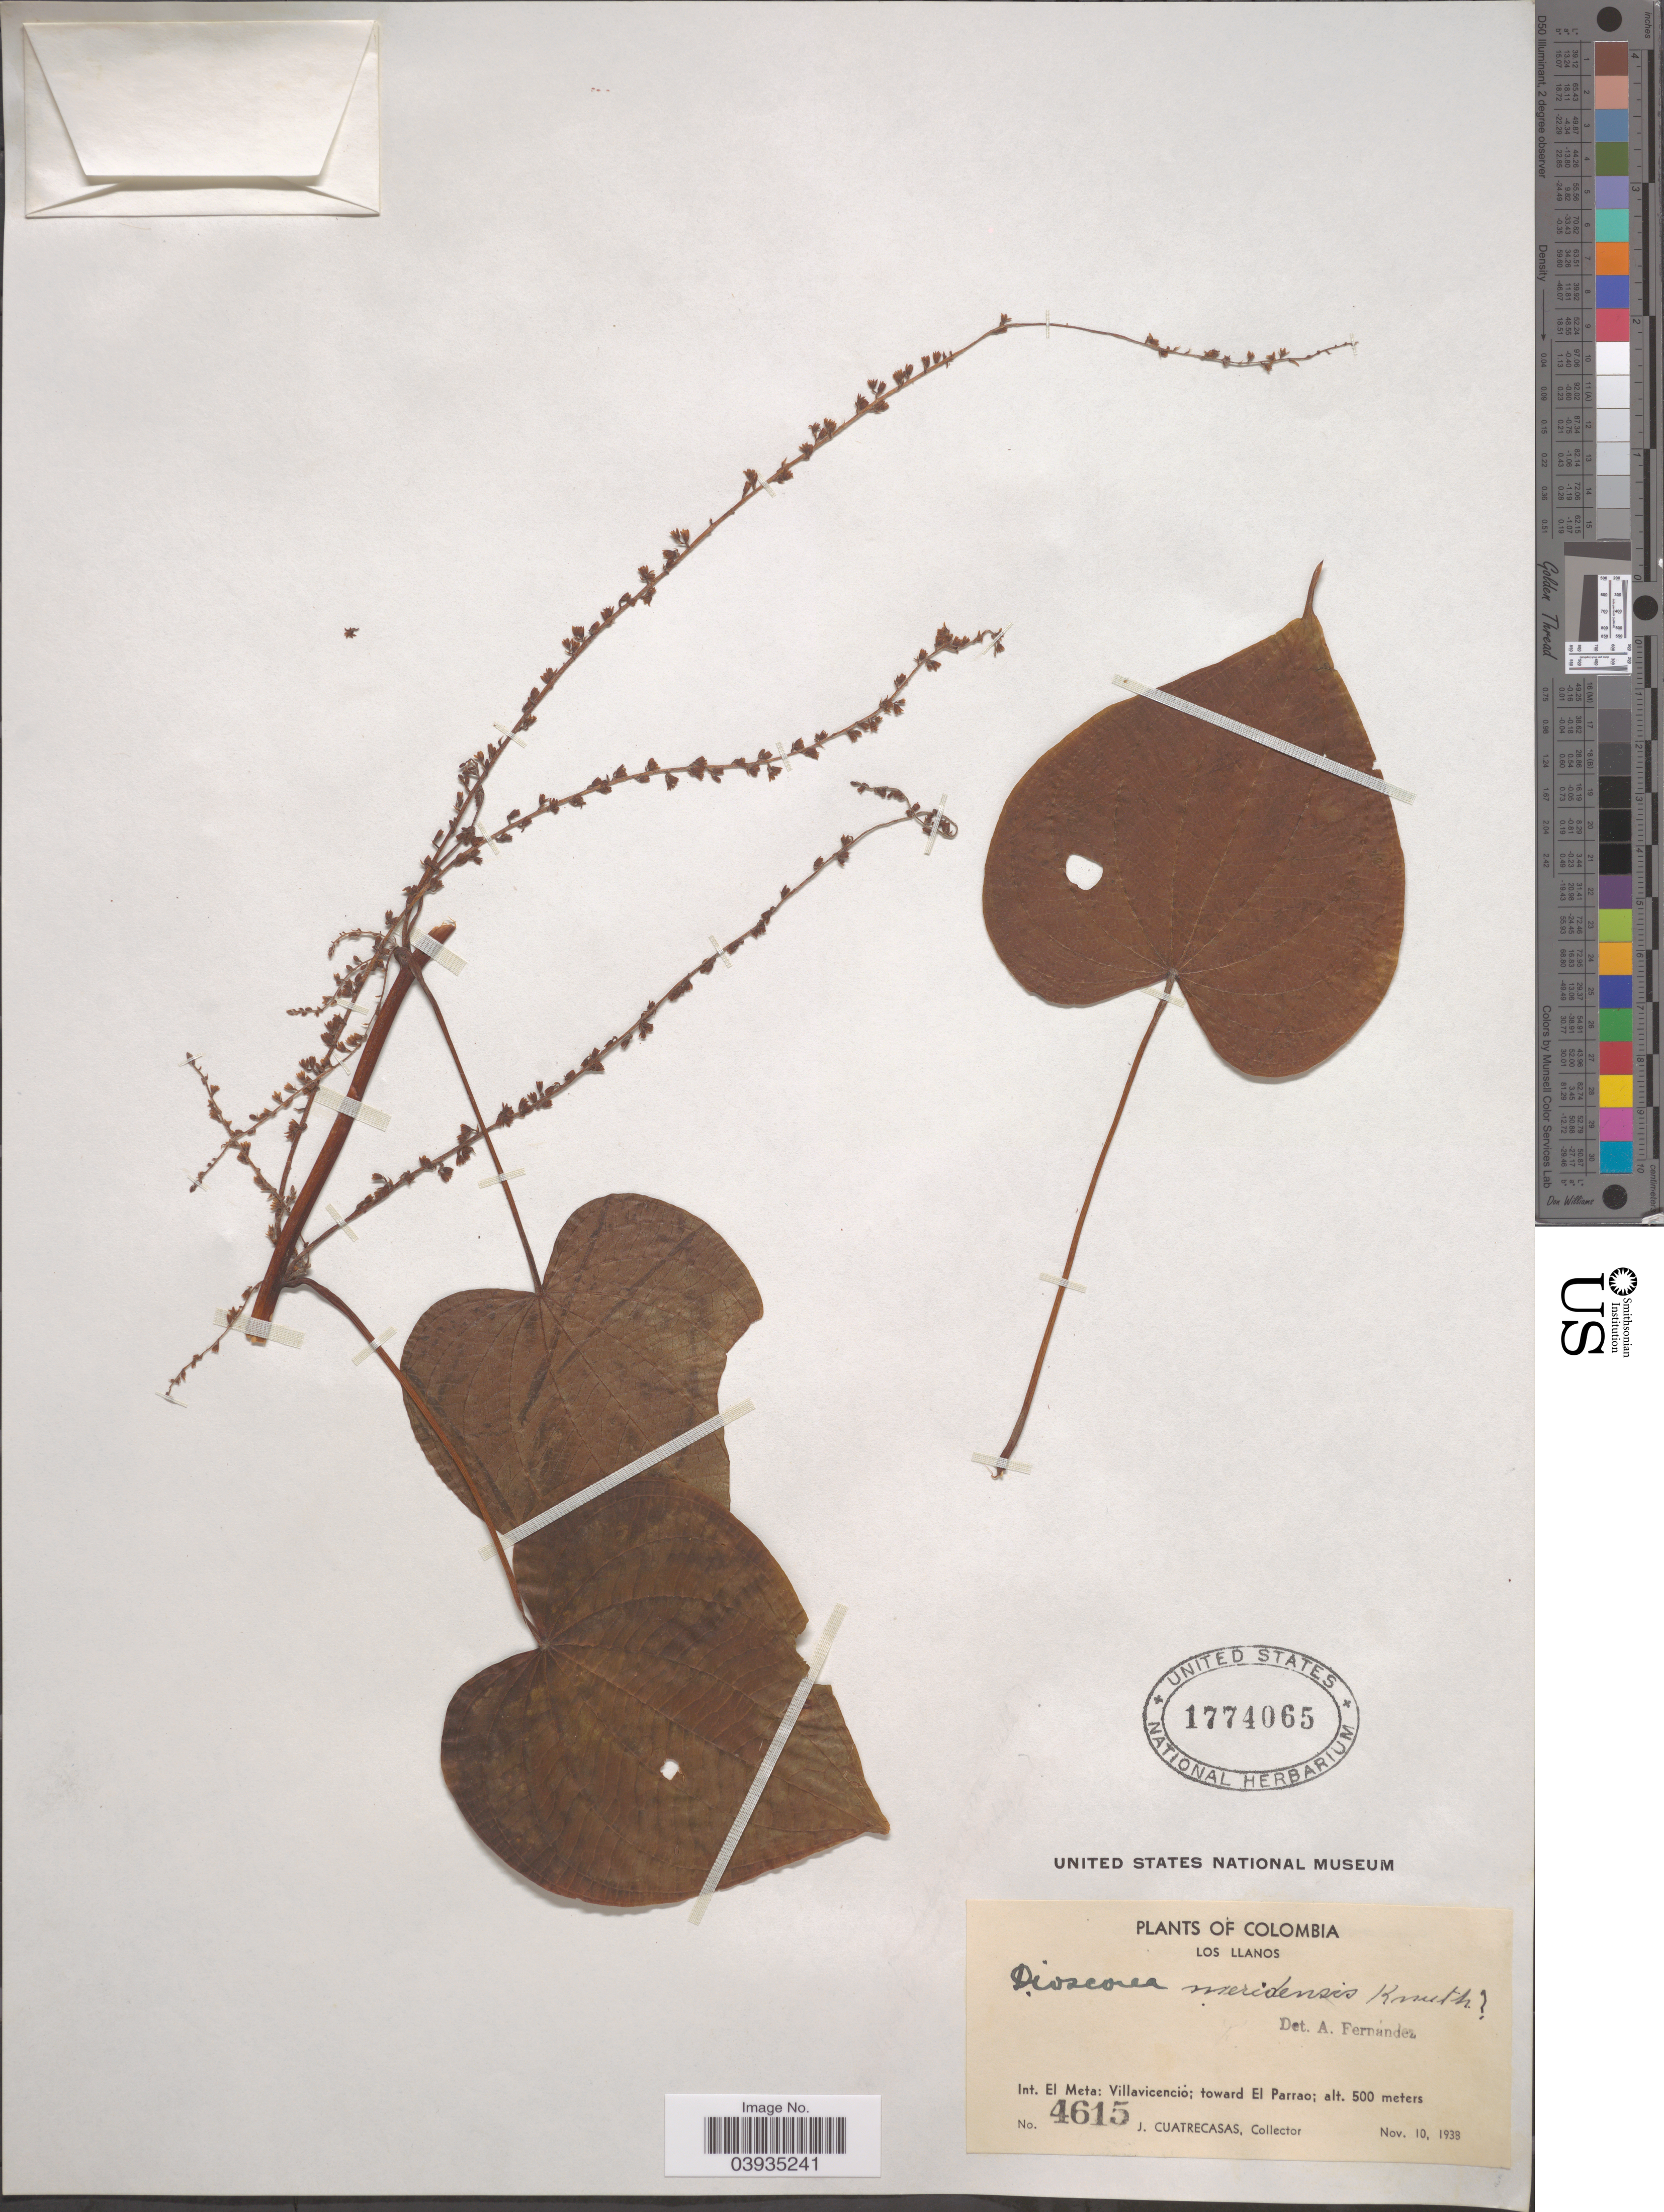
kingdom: Plantae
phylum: Tracheophyta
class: Liliopsida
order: Dioscoreales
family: Dioscoreaceae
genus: Dioscorea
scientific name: Dioscorea meridensis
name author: Kunth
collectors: J. Cuatrecasas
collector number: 4615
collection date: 1938-11-10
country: Colombia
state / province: Meta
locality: Los Llanos. Int. El Meta: Villavicencio; toward El Parrao.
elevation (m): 500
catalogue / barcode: US 1774065